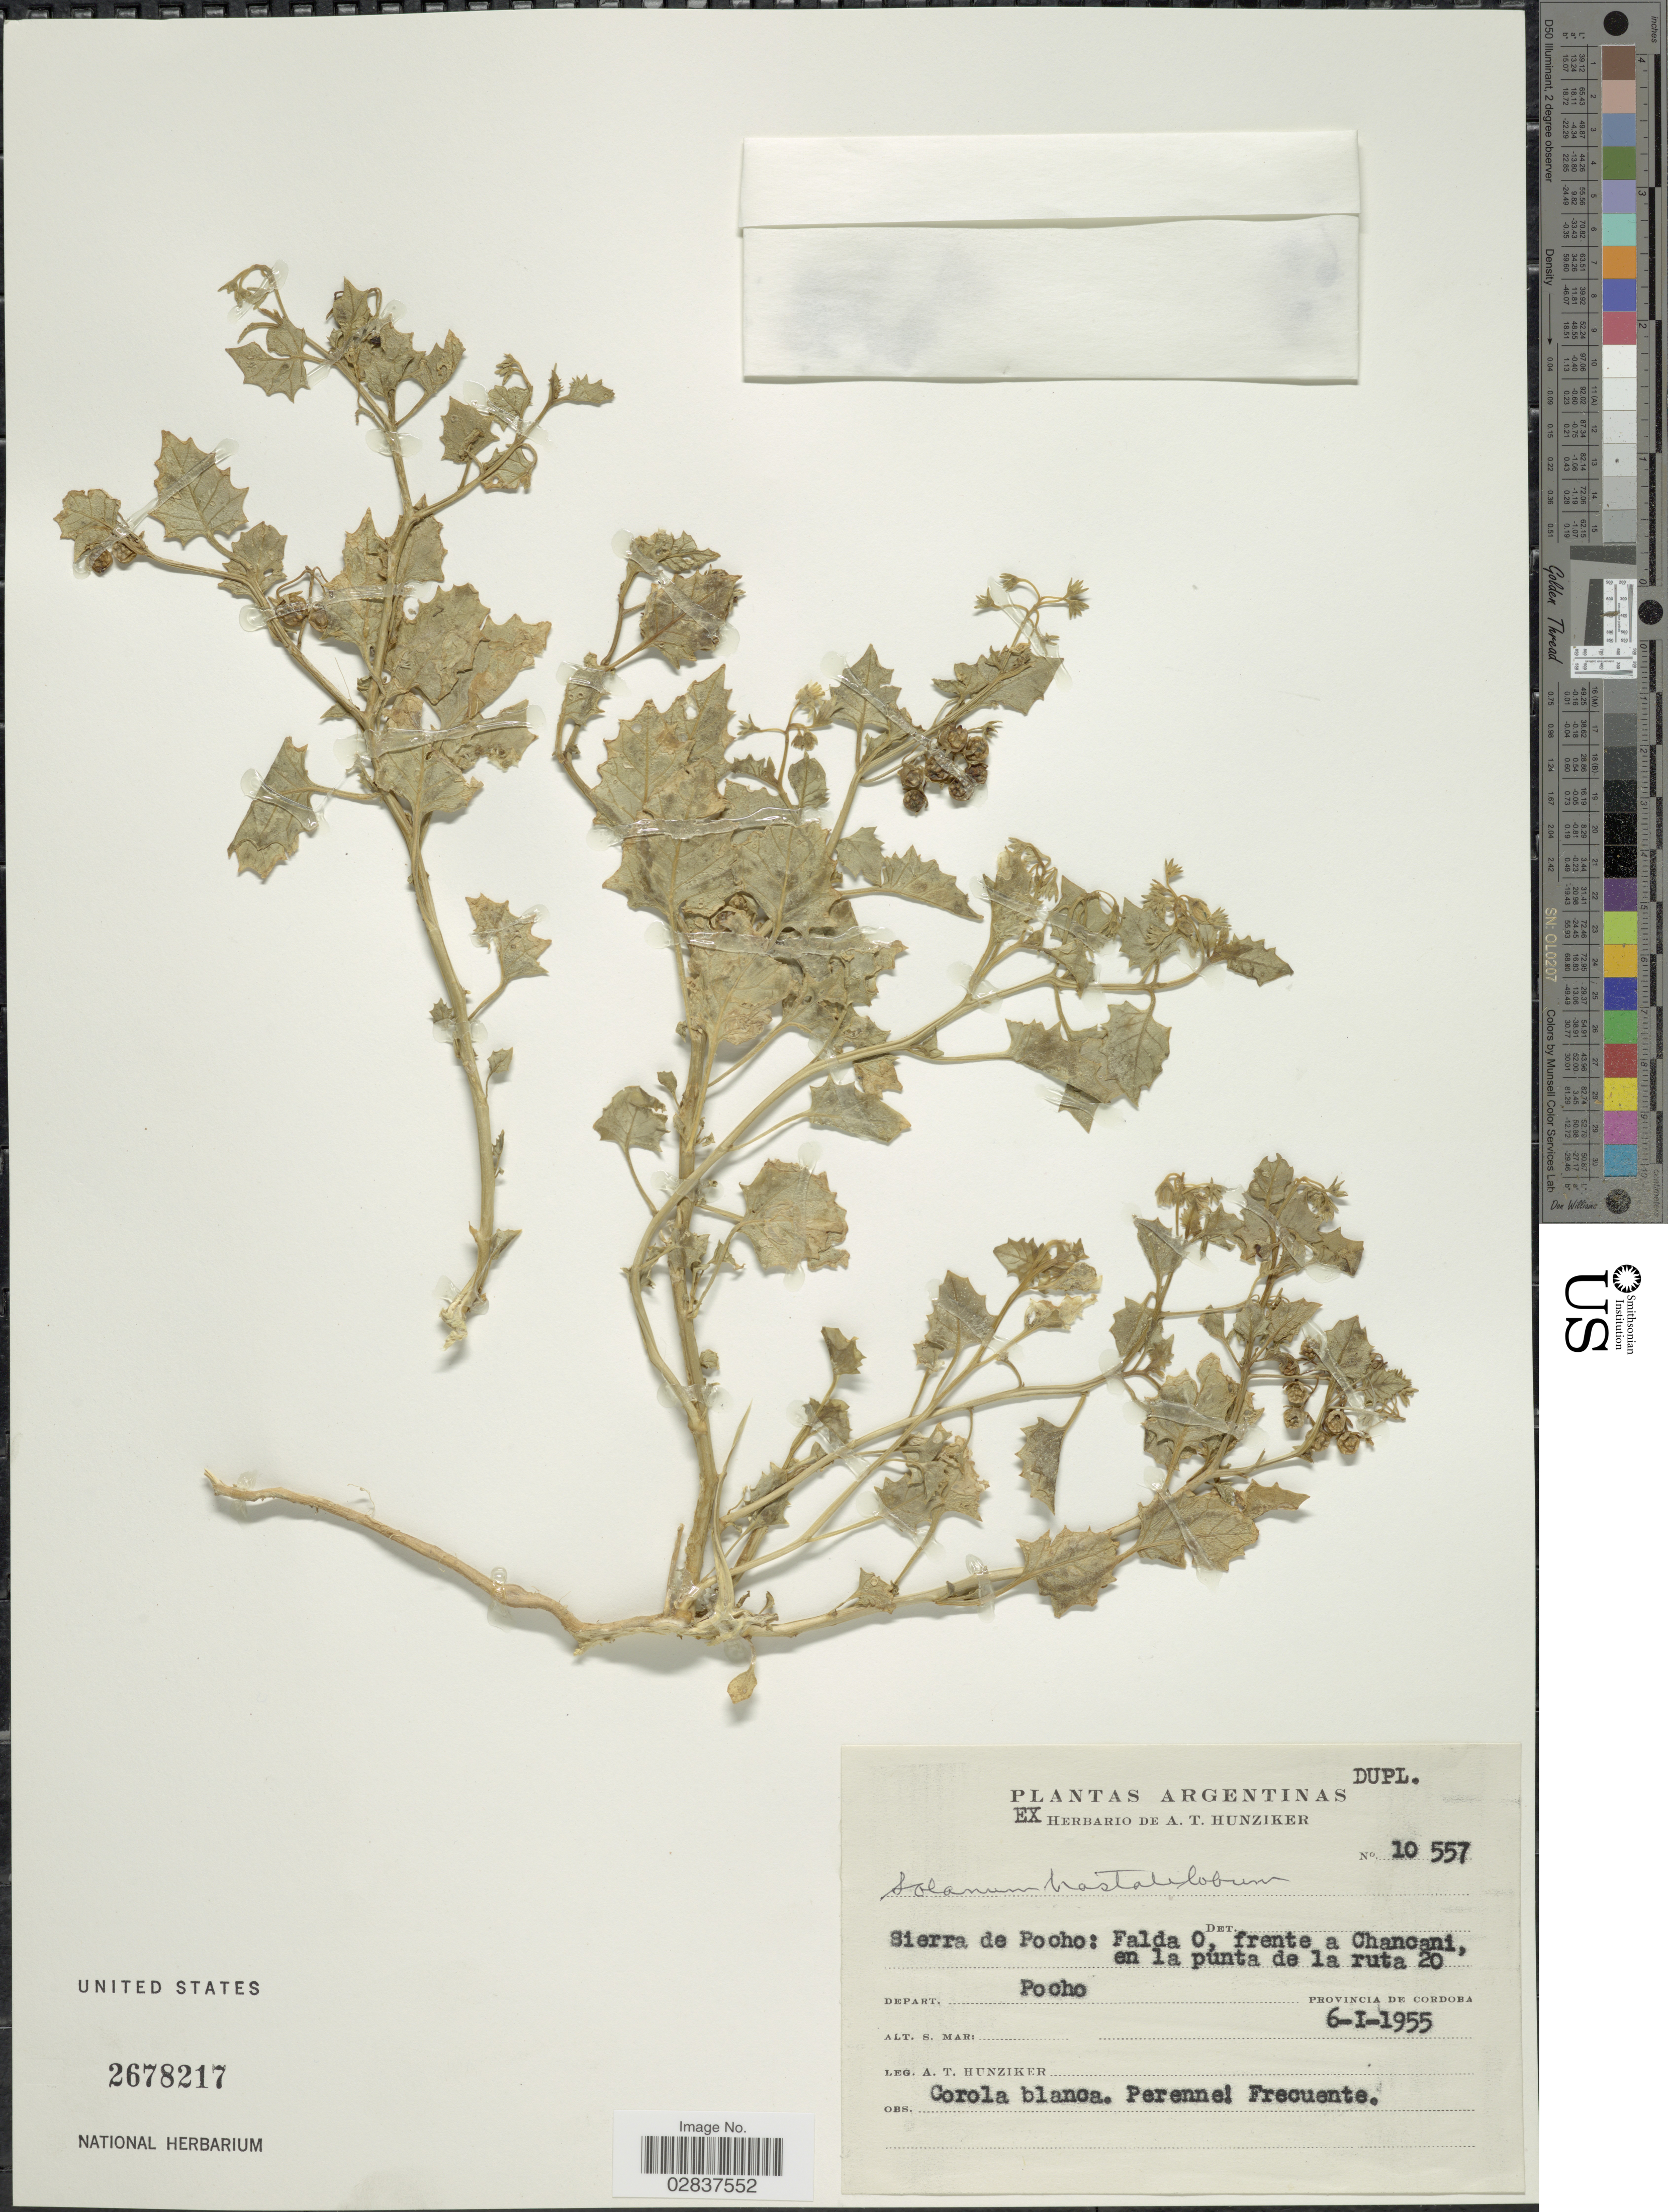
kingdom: Plantae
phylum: Tracheophyta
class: Magnoliopsida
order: Solanales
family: Solanaceae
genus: Solanum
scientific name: Solanum hastatilobum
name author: Bitter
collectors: A. T. Hunziker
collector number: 10557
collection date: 1955-01-06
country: Argentina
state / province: Cordoba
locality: Sierra de Pocho: Falda O, frente a Chancani, en la punta de la ruta 20. Depart. Pocho.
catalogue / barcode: US 2678217